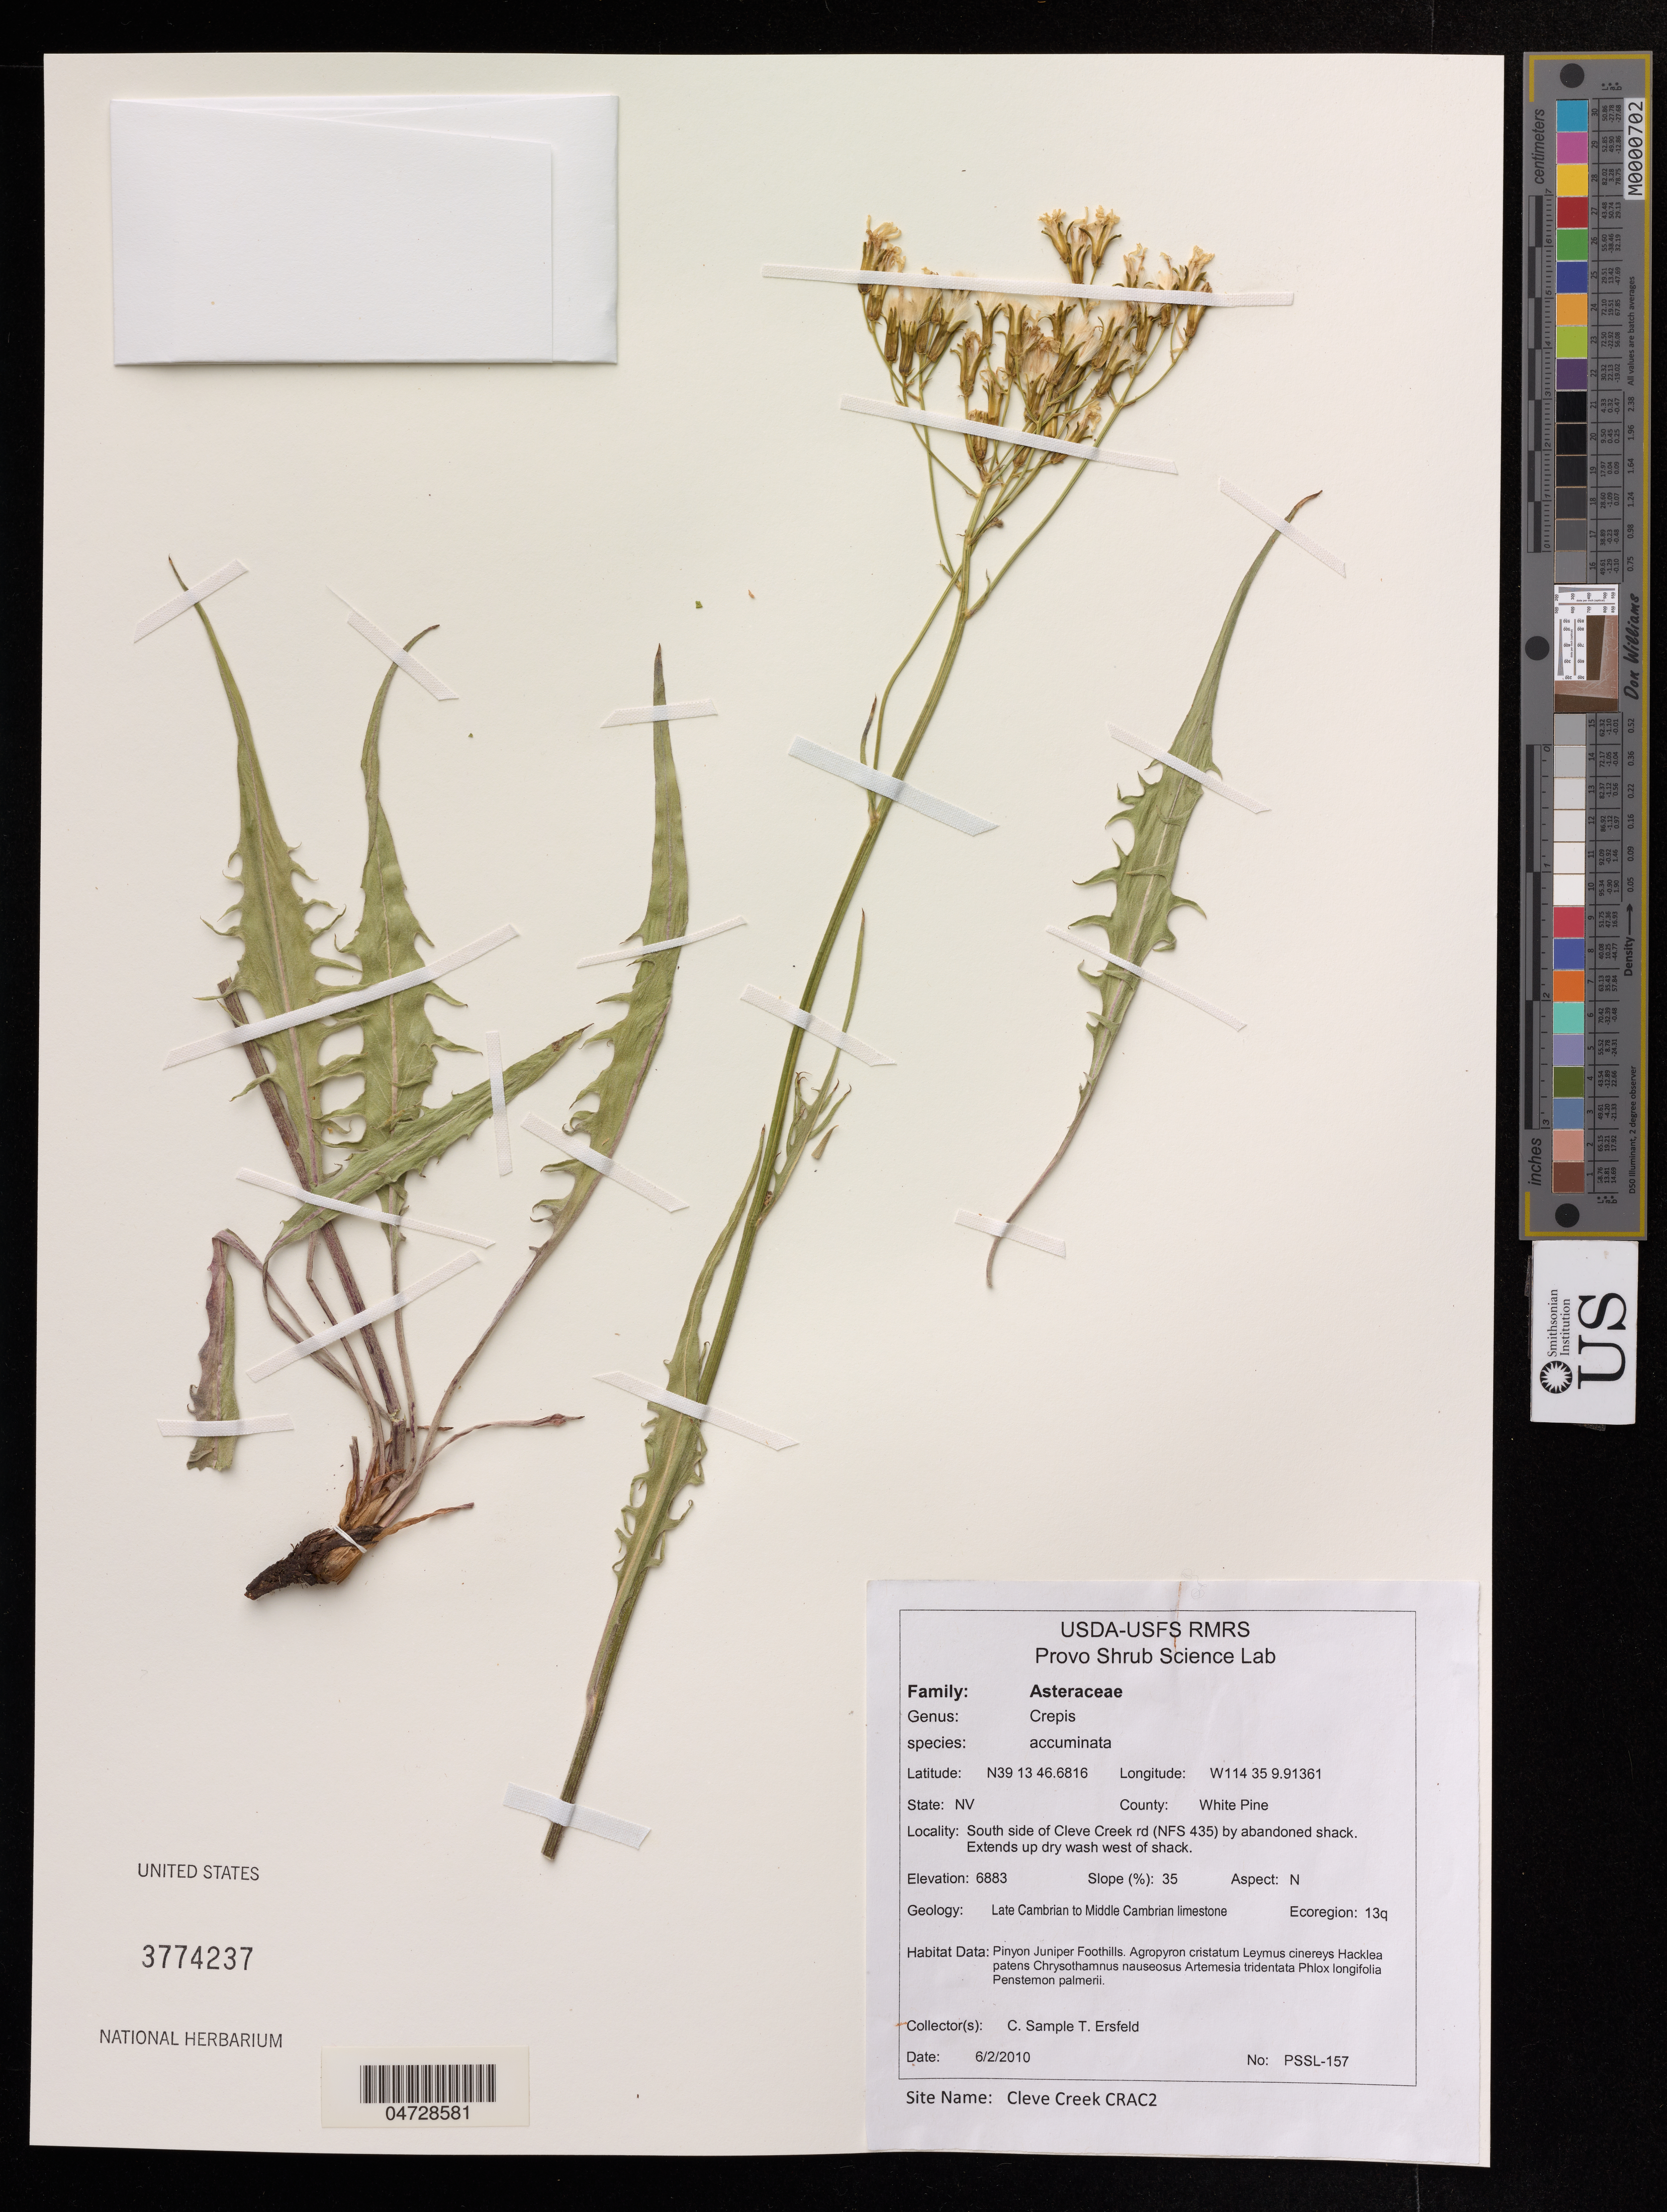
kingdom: Plantae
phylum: Tracheophyta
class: Magnoliopsida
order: Asterales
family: Asteraceae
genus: Crepis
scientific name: Crepis acuminata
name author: Nutt.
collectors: C. Sample & T. Ersfeld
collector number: PSSL-157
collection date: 2010-06-02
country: United States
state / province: Nevada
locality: County: White Pine, South side of Cleve Creek rd (NFS 435) by abandoned schack.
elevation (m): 2098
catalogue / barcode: US 3774237